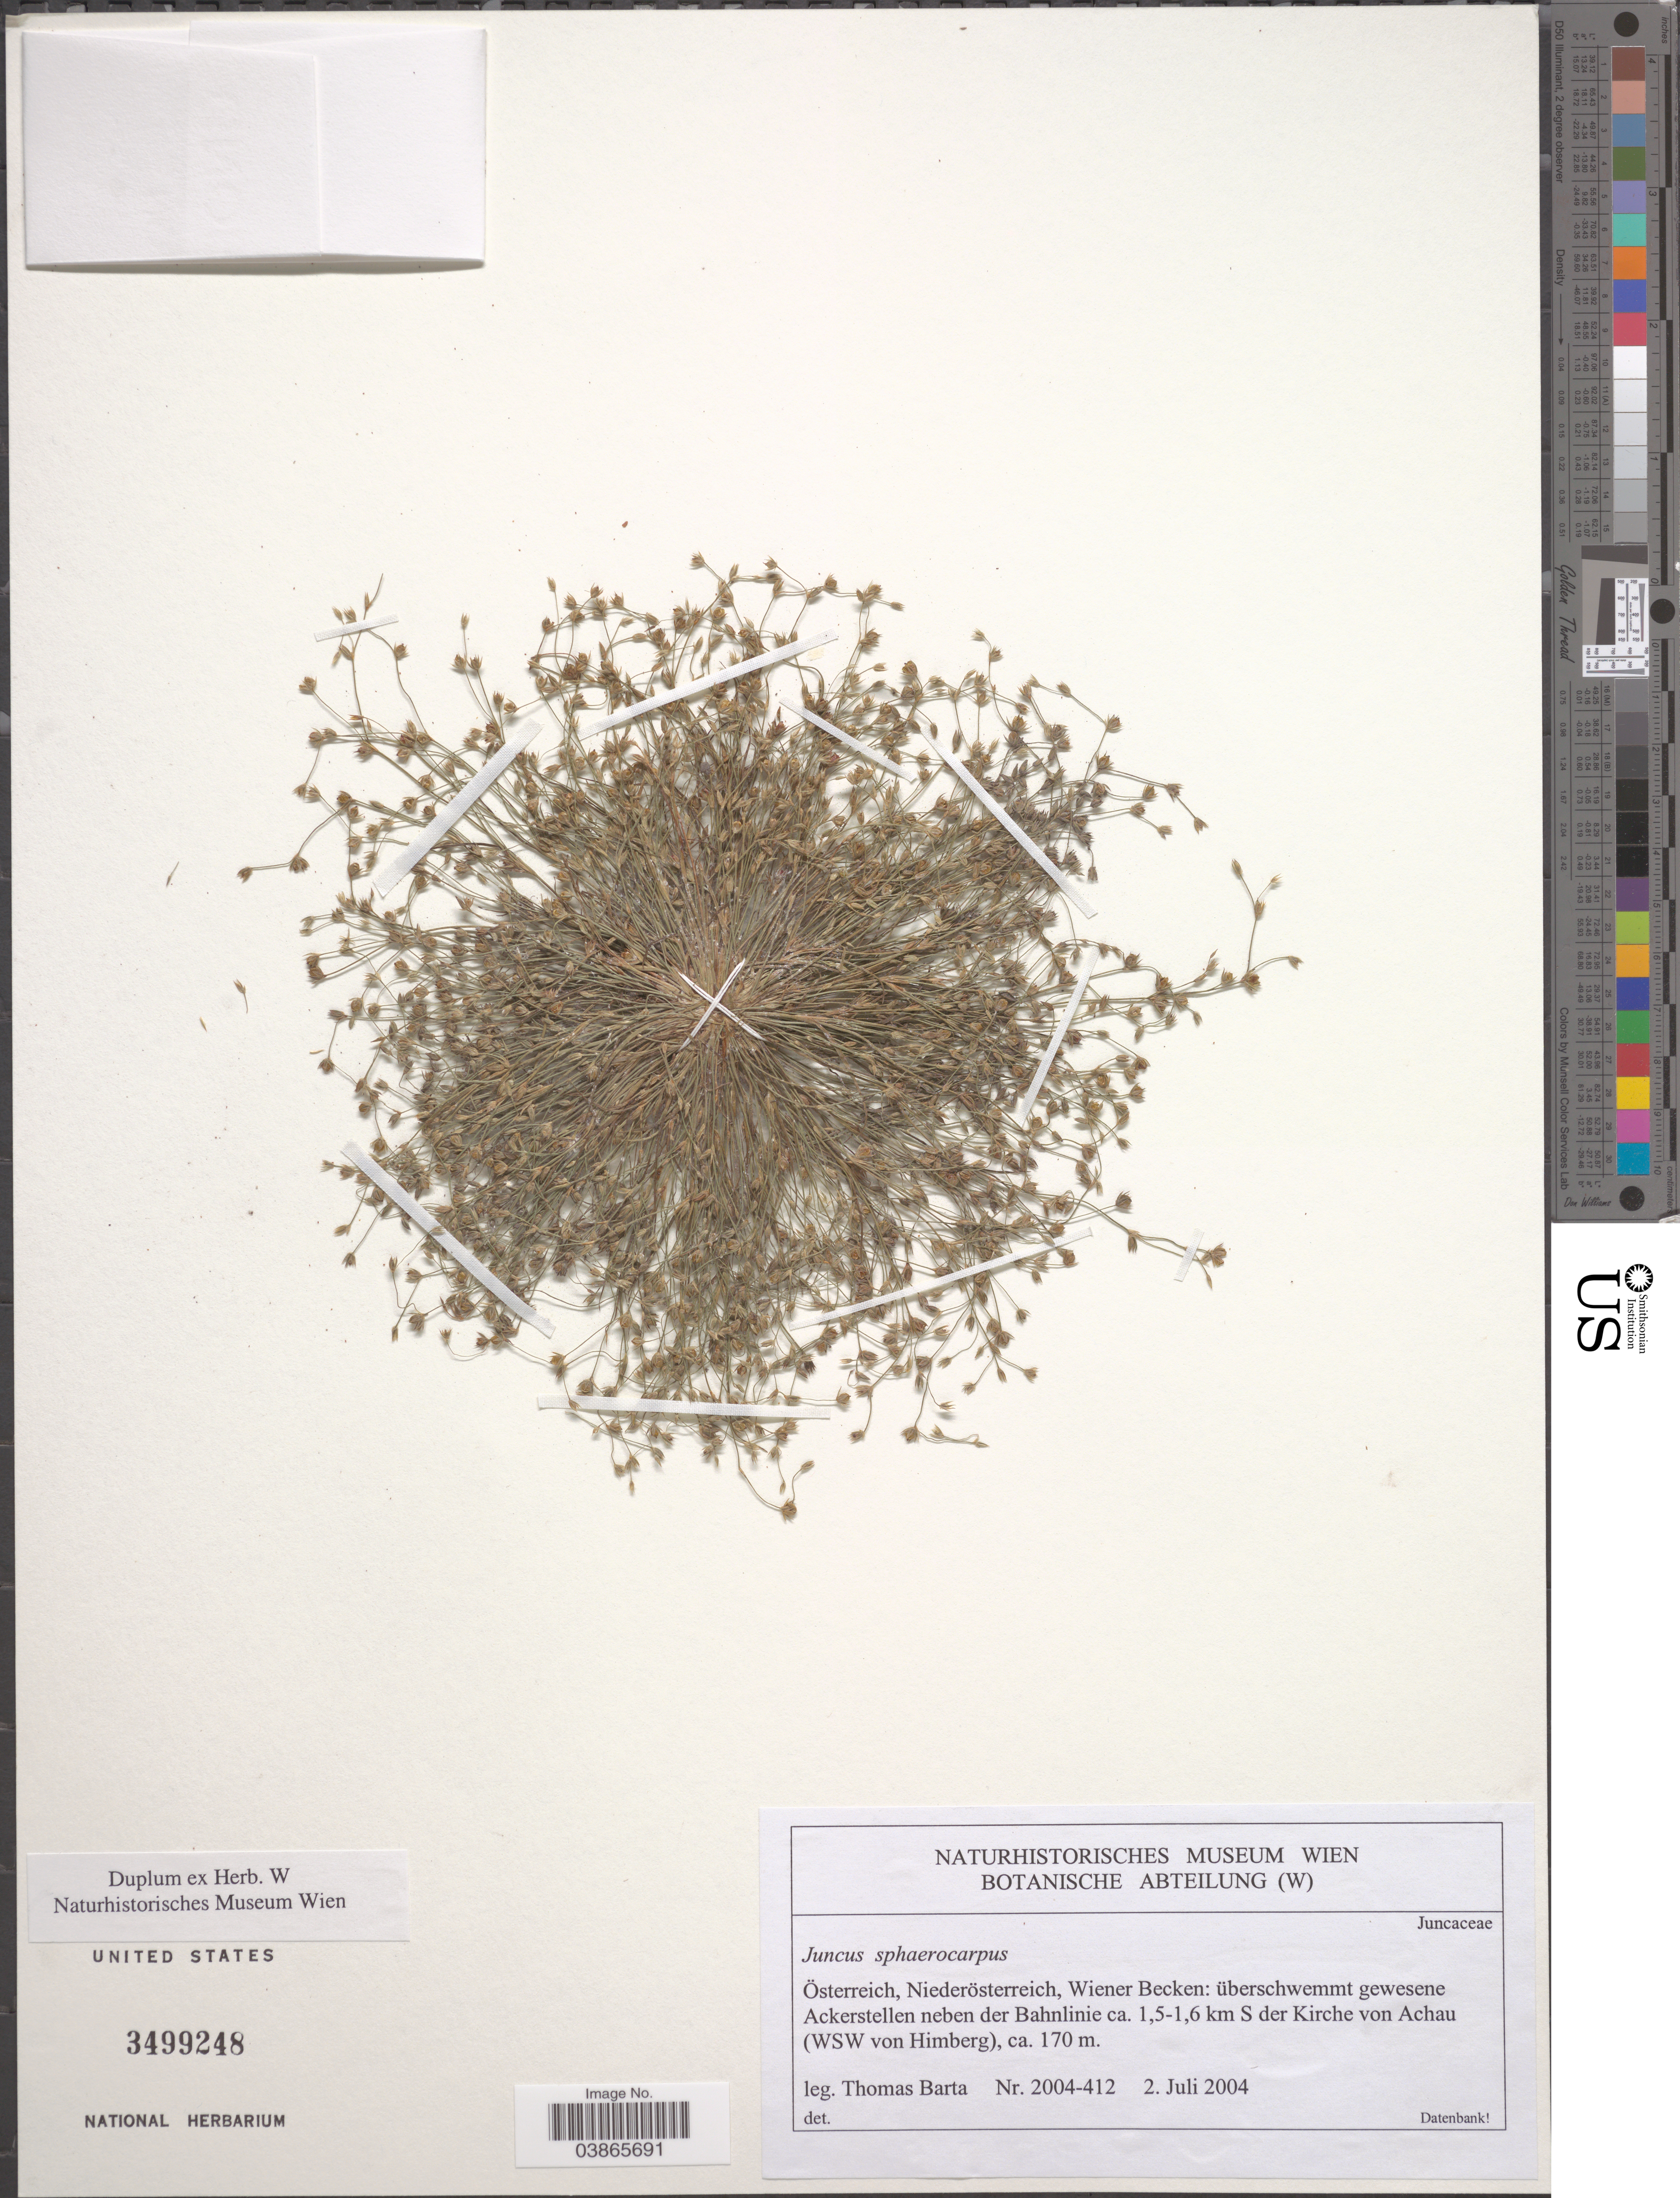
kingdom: Plantae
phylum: Tracheophyta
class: Liliopsida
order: Poales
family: Juncaceae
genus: Juncus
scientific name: Juncus sphaerocarpus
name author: Nees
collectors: T. Barta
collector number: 2004-412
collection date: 2004-07-02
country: Austria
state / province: Niederosterreich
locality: Österreich, Niederösterreich, Wiener Becken: überschwemmt gewesene Ackerstellen neben der Bahnlinie ca. 1,5-1,6 km S der Kirche von Achau (WSW von Himberg).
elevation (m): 170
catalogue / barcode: US 3499248